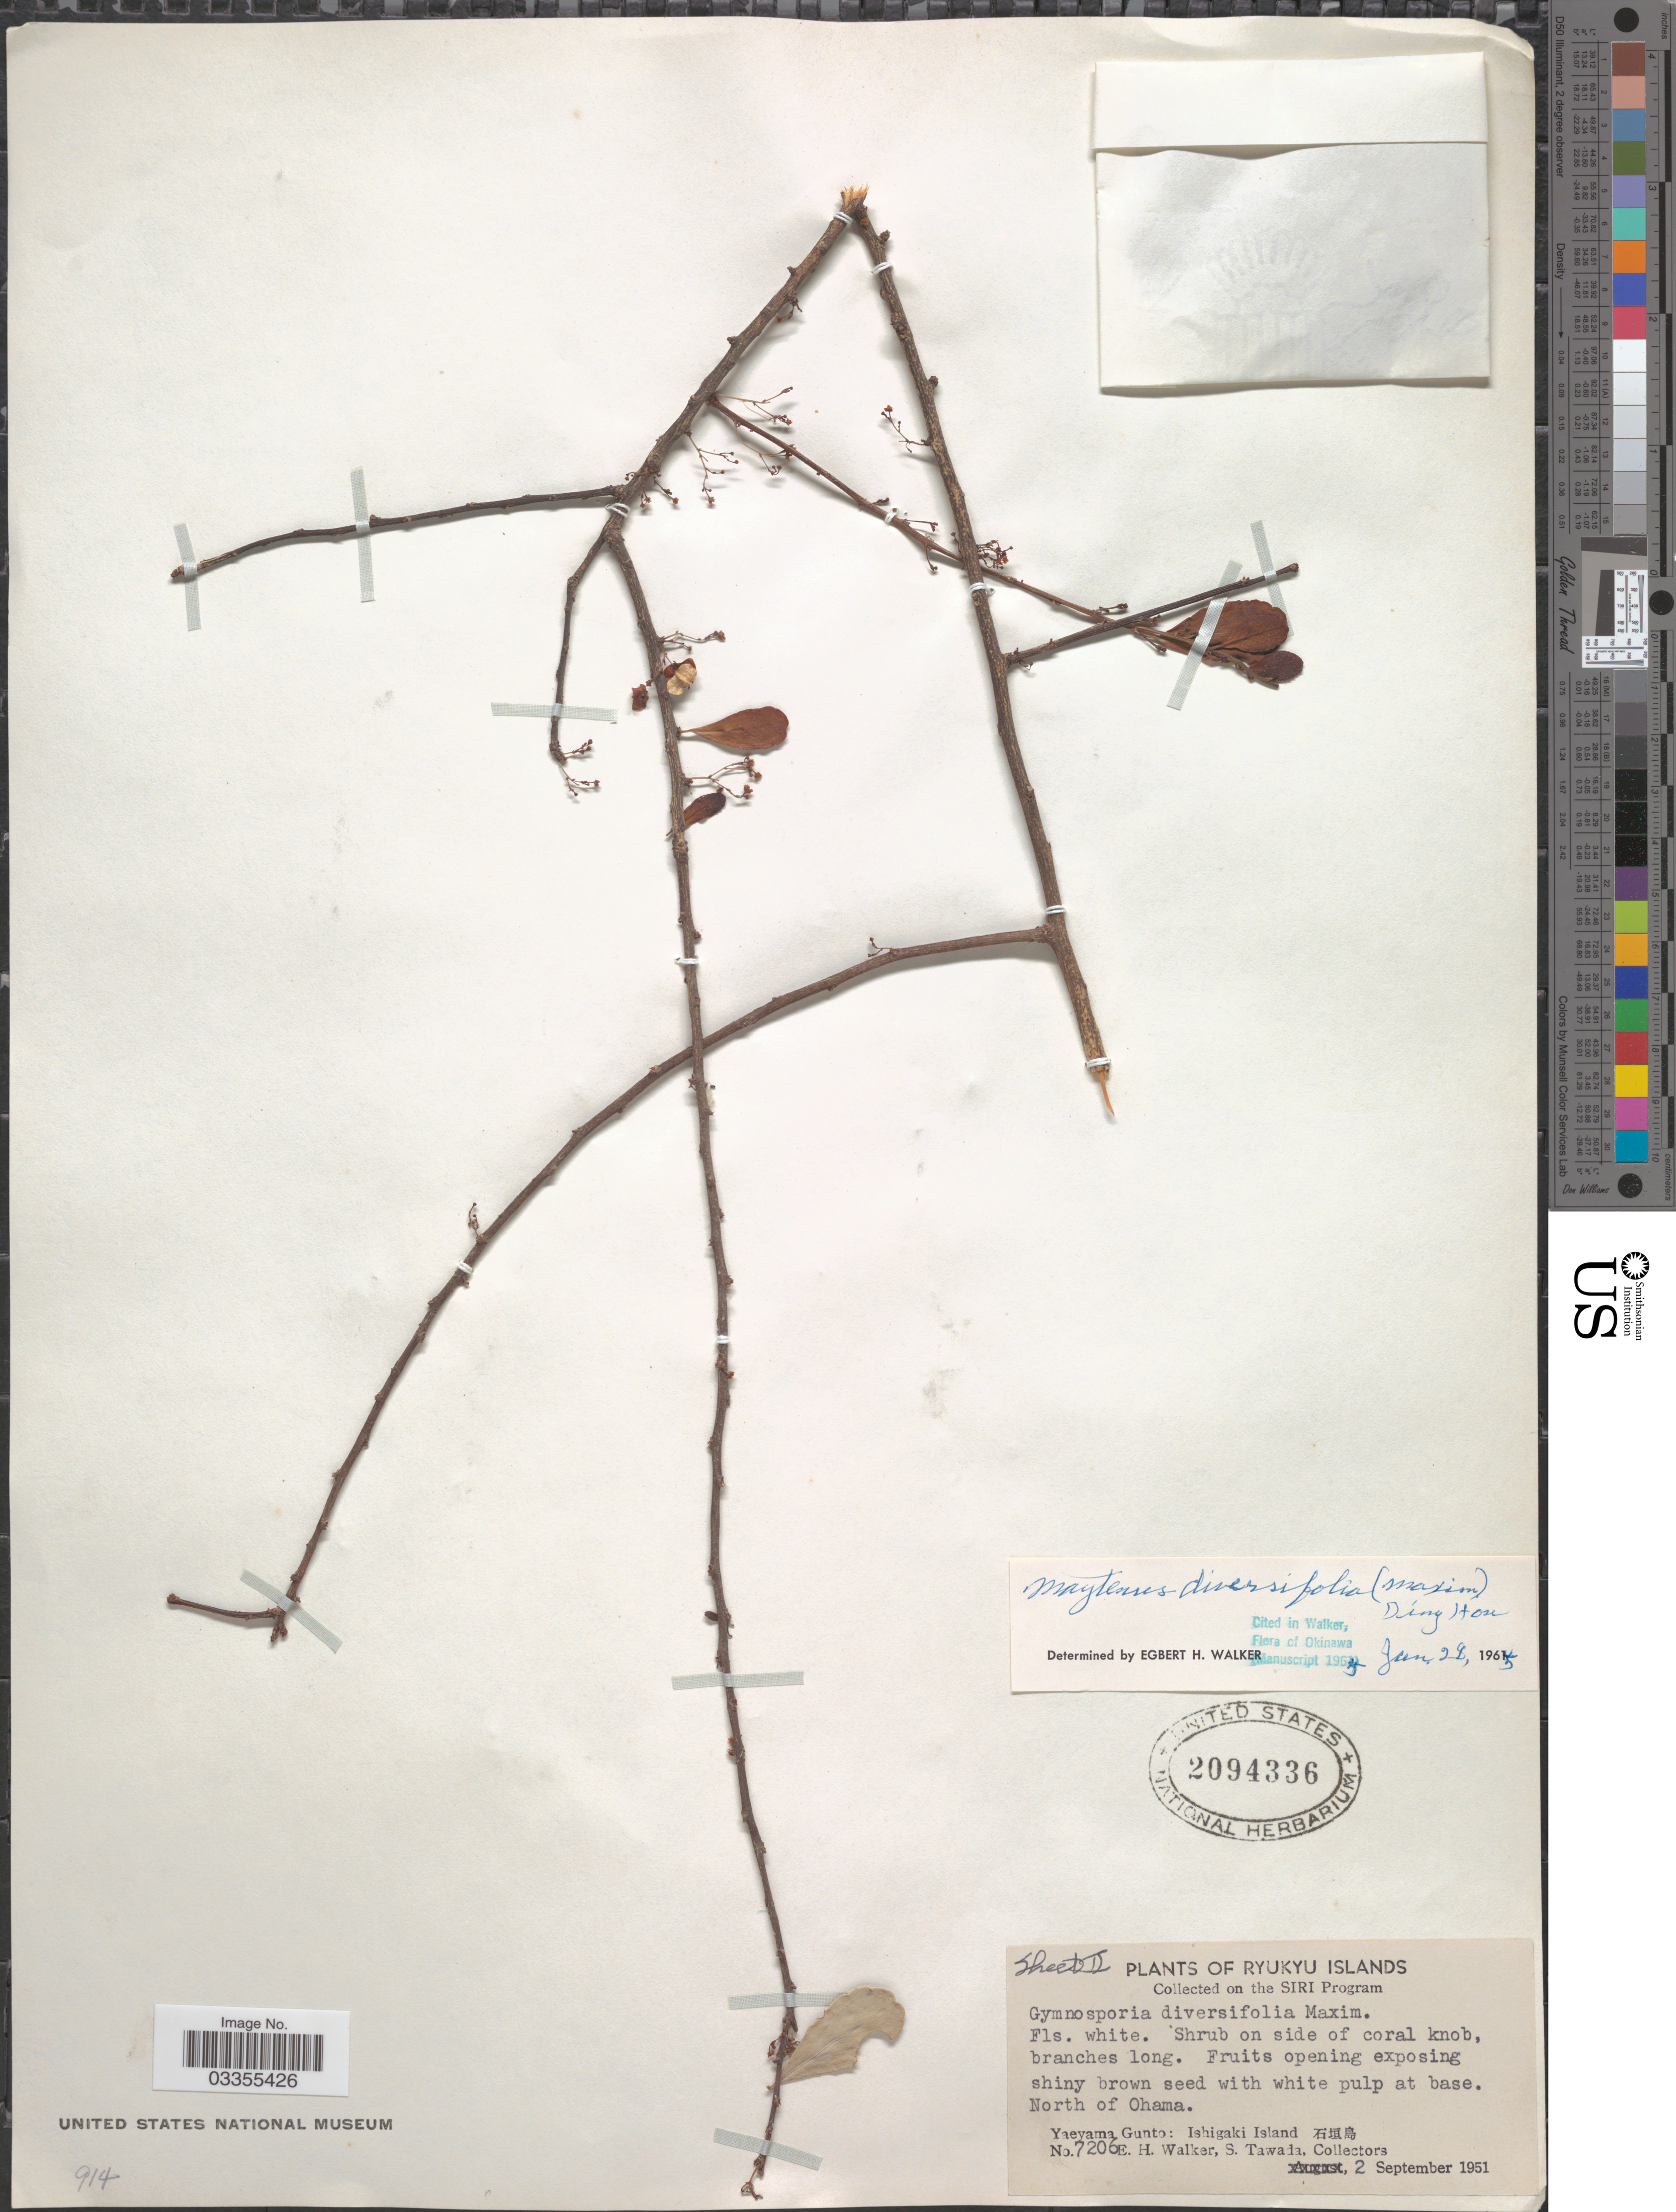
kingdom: Plantae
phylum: Tracheophyta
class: Magnoliopsida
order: Celastrales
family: Celastraceae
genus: Gymnosporia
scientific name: Gymnosporia diversifolia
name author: Maxim.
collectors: E. H. Walker & S. Tawada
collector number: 7206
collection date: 1951-09-02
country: Japan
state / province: Okinawa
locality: Ryukyu Islands. North of Ohama. Yaeyama Gunto: Ishigaki Island X.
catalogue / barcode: US 2094336